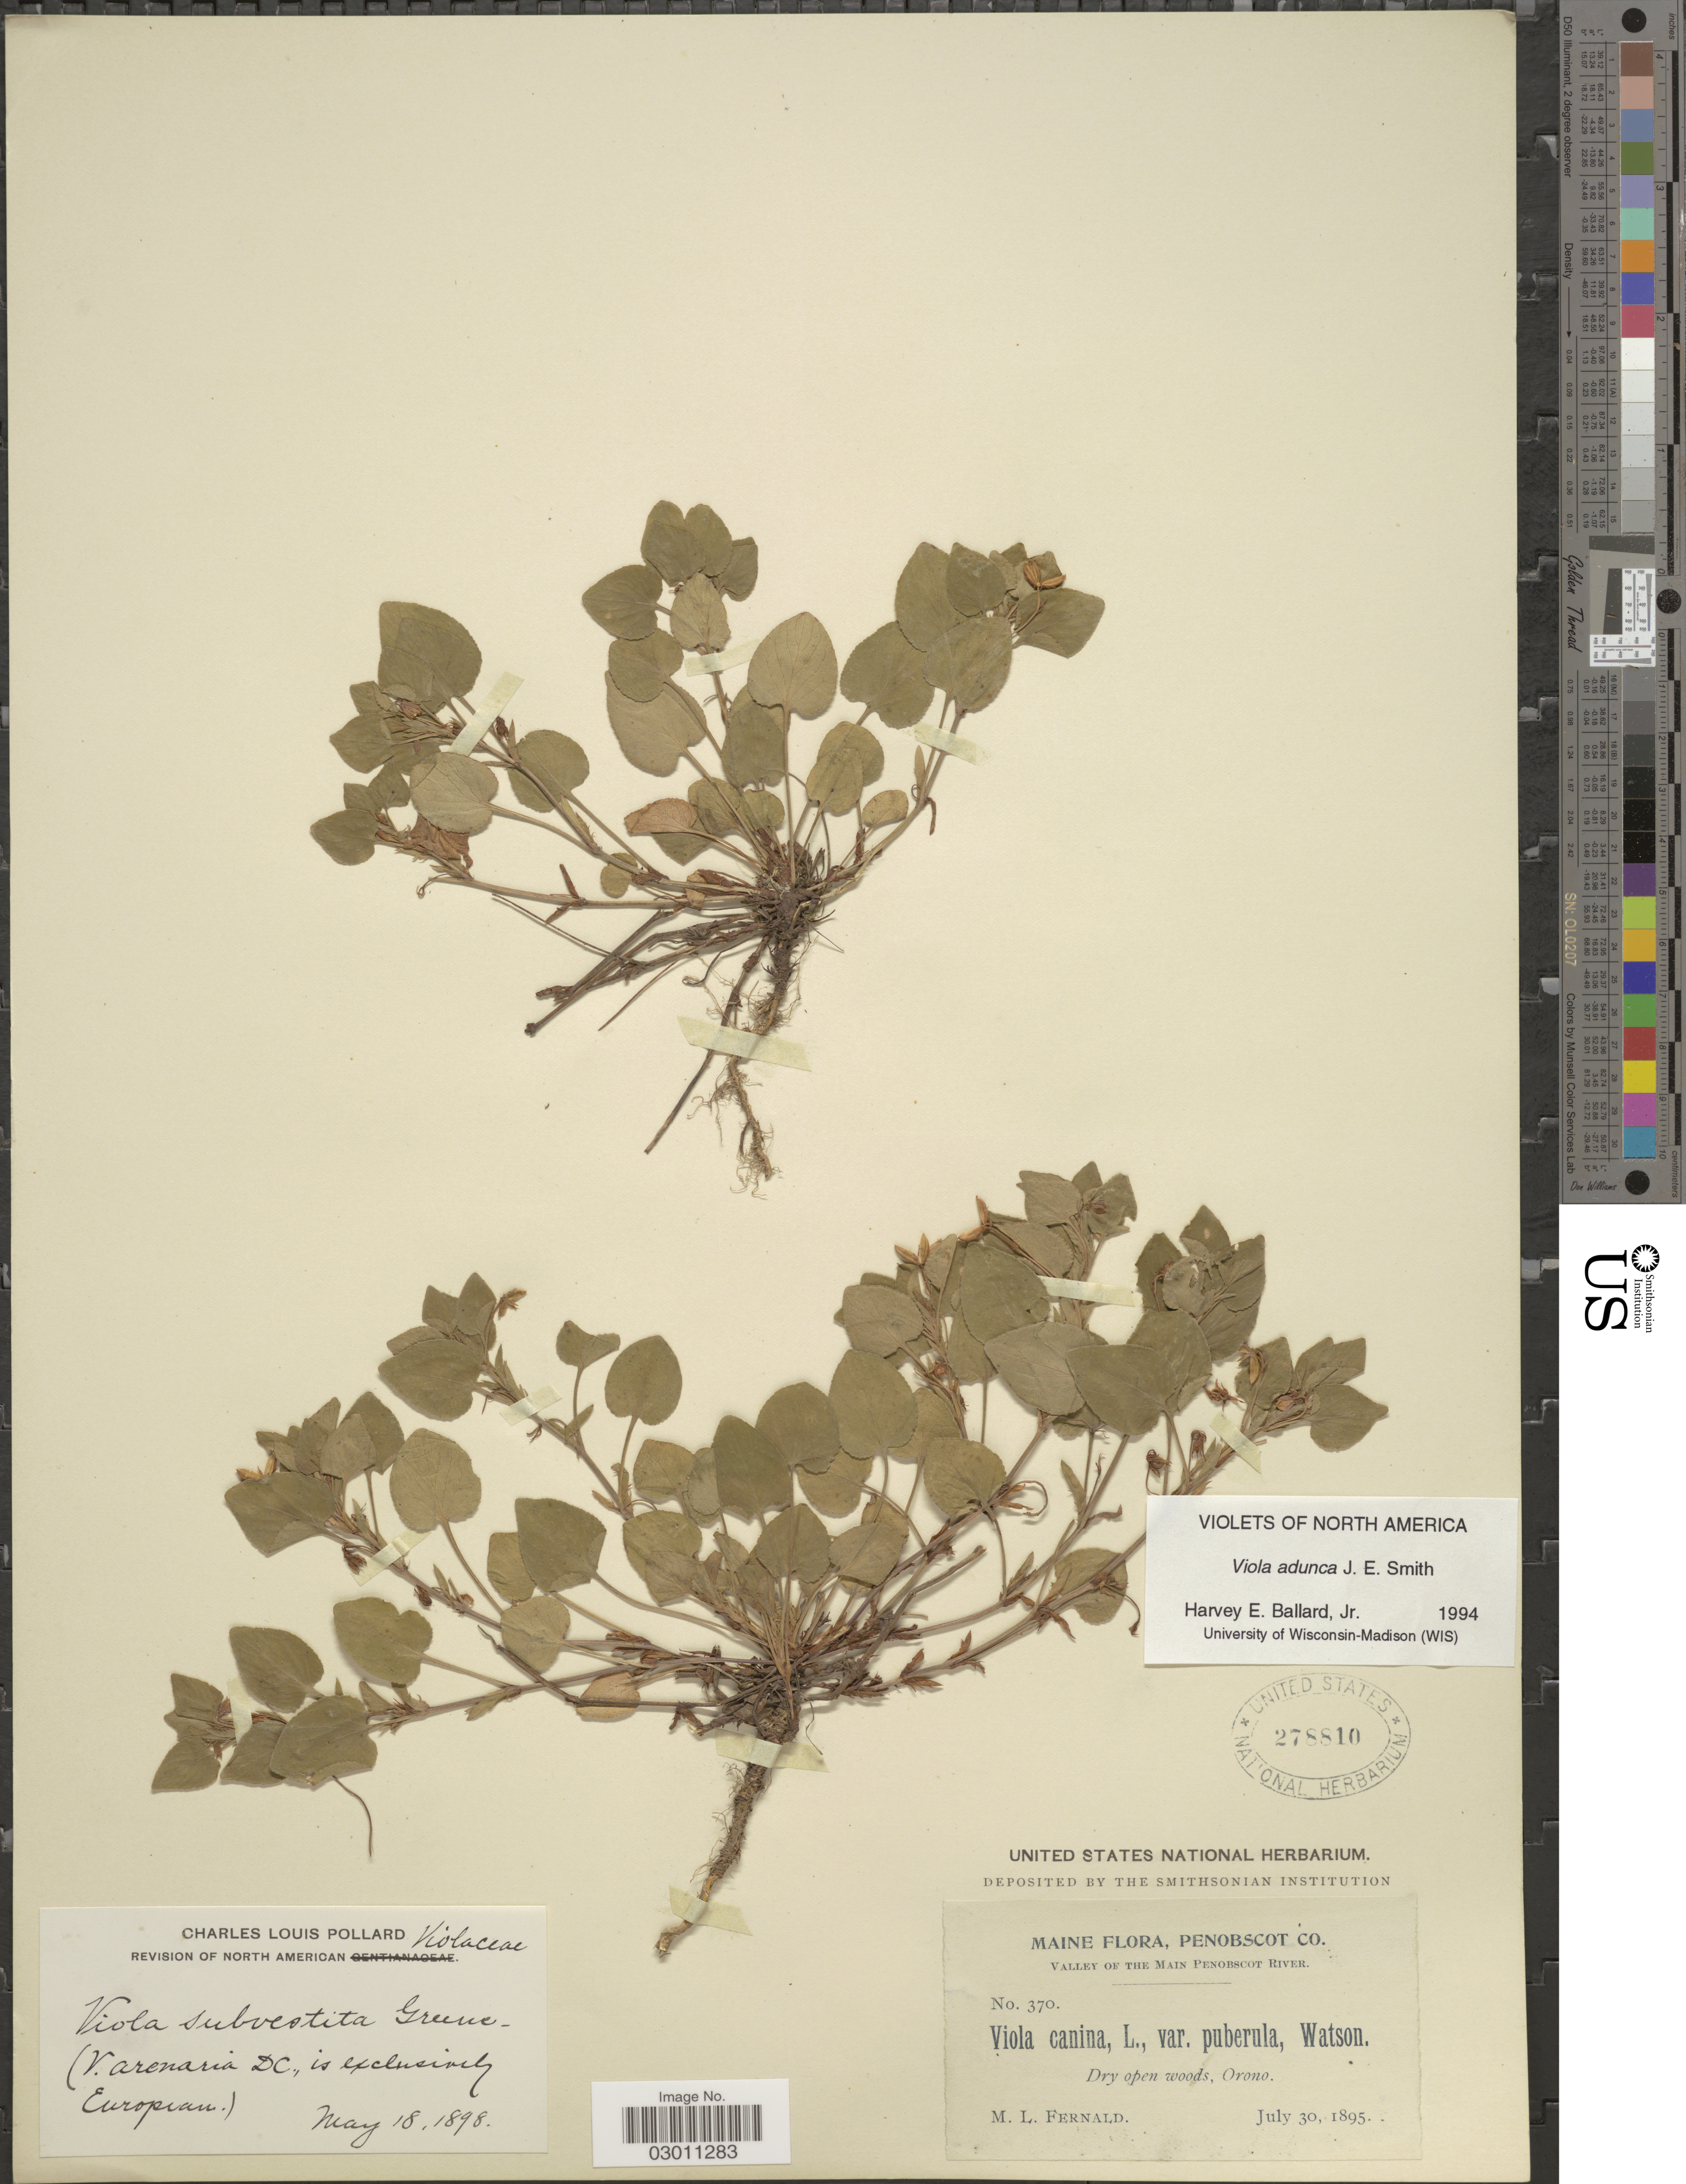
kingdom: Plantae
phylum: Tracheophyta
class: Magnoliopsida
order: Malpighiales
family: Violaceae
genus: Viola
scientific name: Viola adunca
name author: Sm.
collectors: M. L. Fernald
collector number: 370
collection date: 1895-07-30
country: United States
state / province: Maine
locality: Penobscot Co. Valley of the Main Penobscot River. Orono.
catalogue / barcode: US 278810